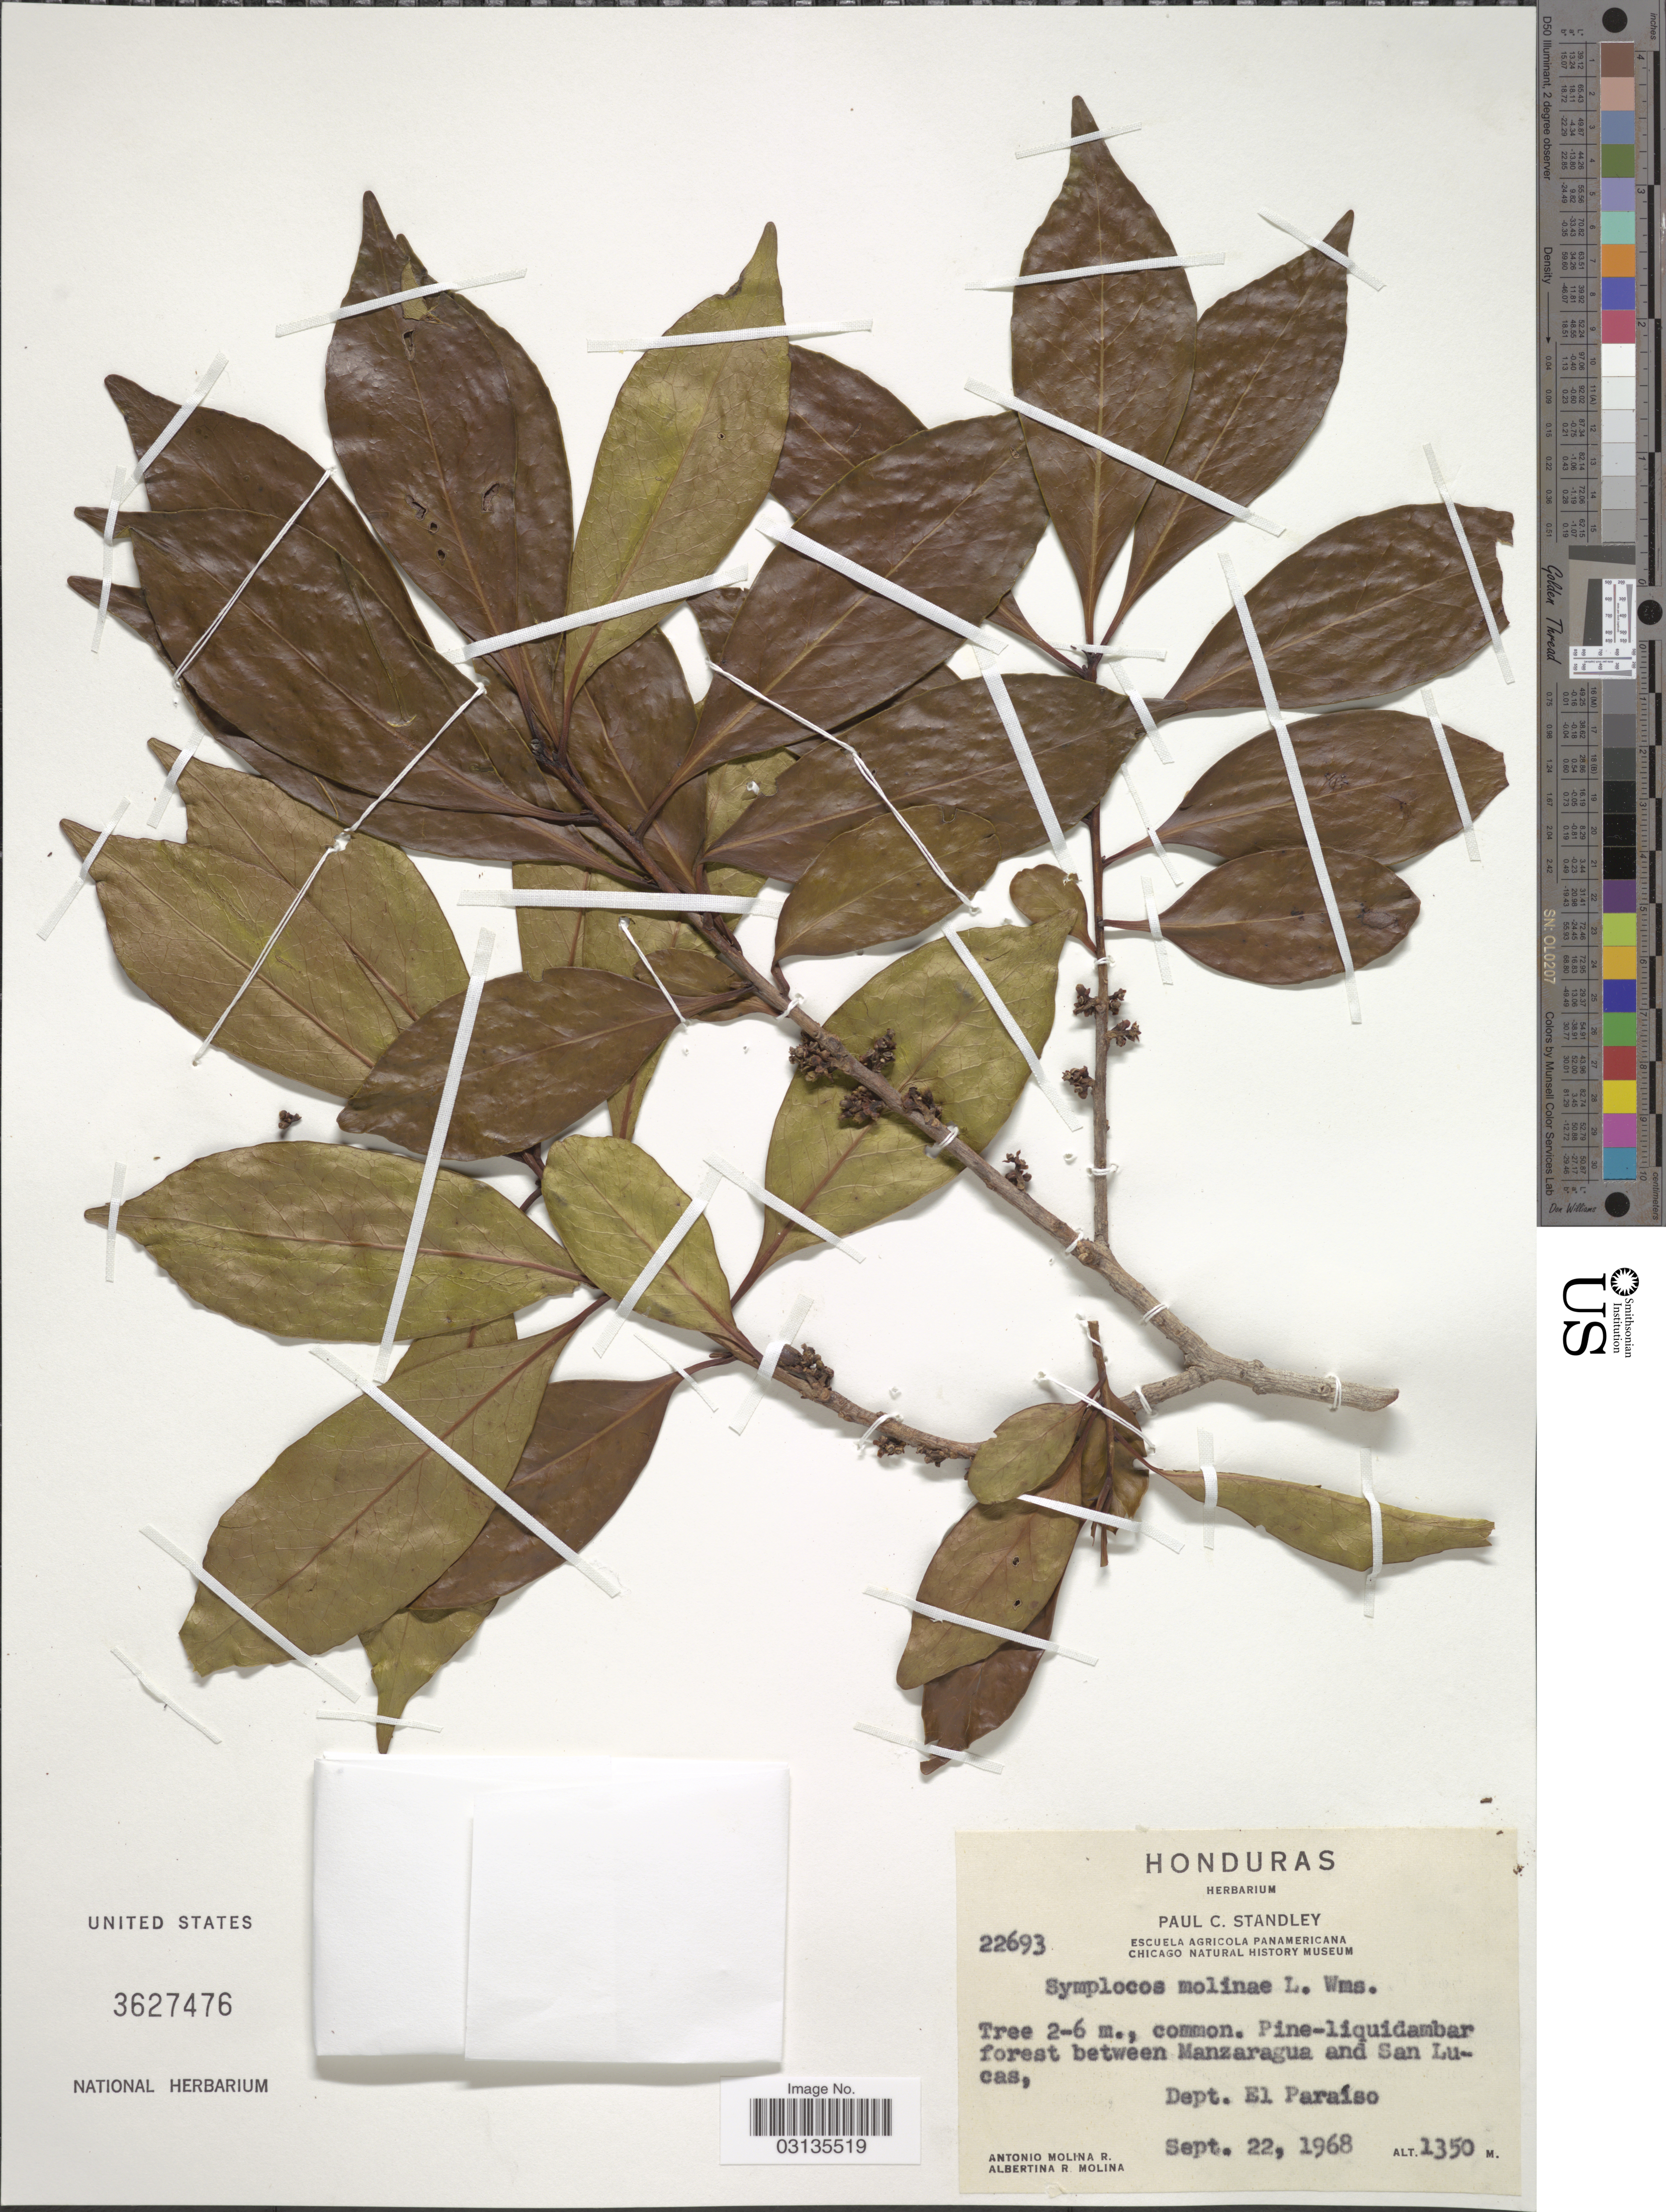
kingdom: Plantae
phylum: Tracheophyta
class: Magnoliopsida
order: Ericales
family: Symplocaceae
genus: Symplocos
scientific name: Symplocos molinae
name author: L.O. Williams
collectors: A. Molina R. & A. R. Molina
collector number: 22693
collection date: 1968-09-22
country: Honduras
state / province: El Paraíso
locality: Between Manzaragua and San Lucas, Dept. El Paraíso.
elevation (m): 1350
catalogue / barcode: US 3627476